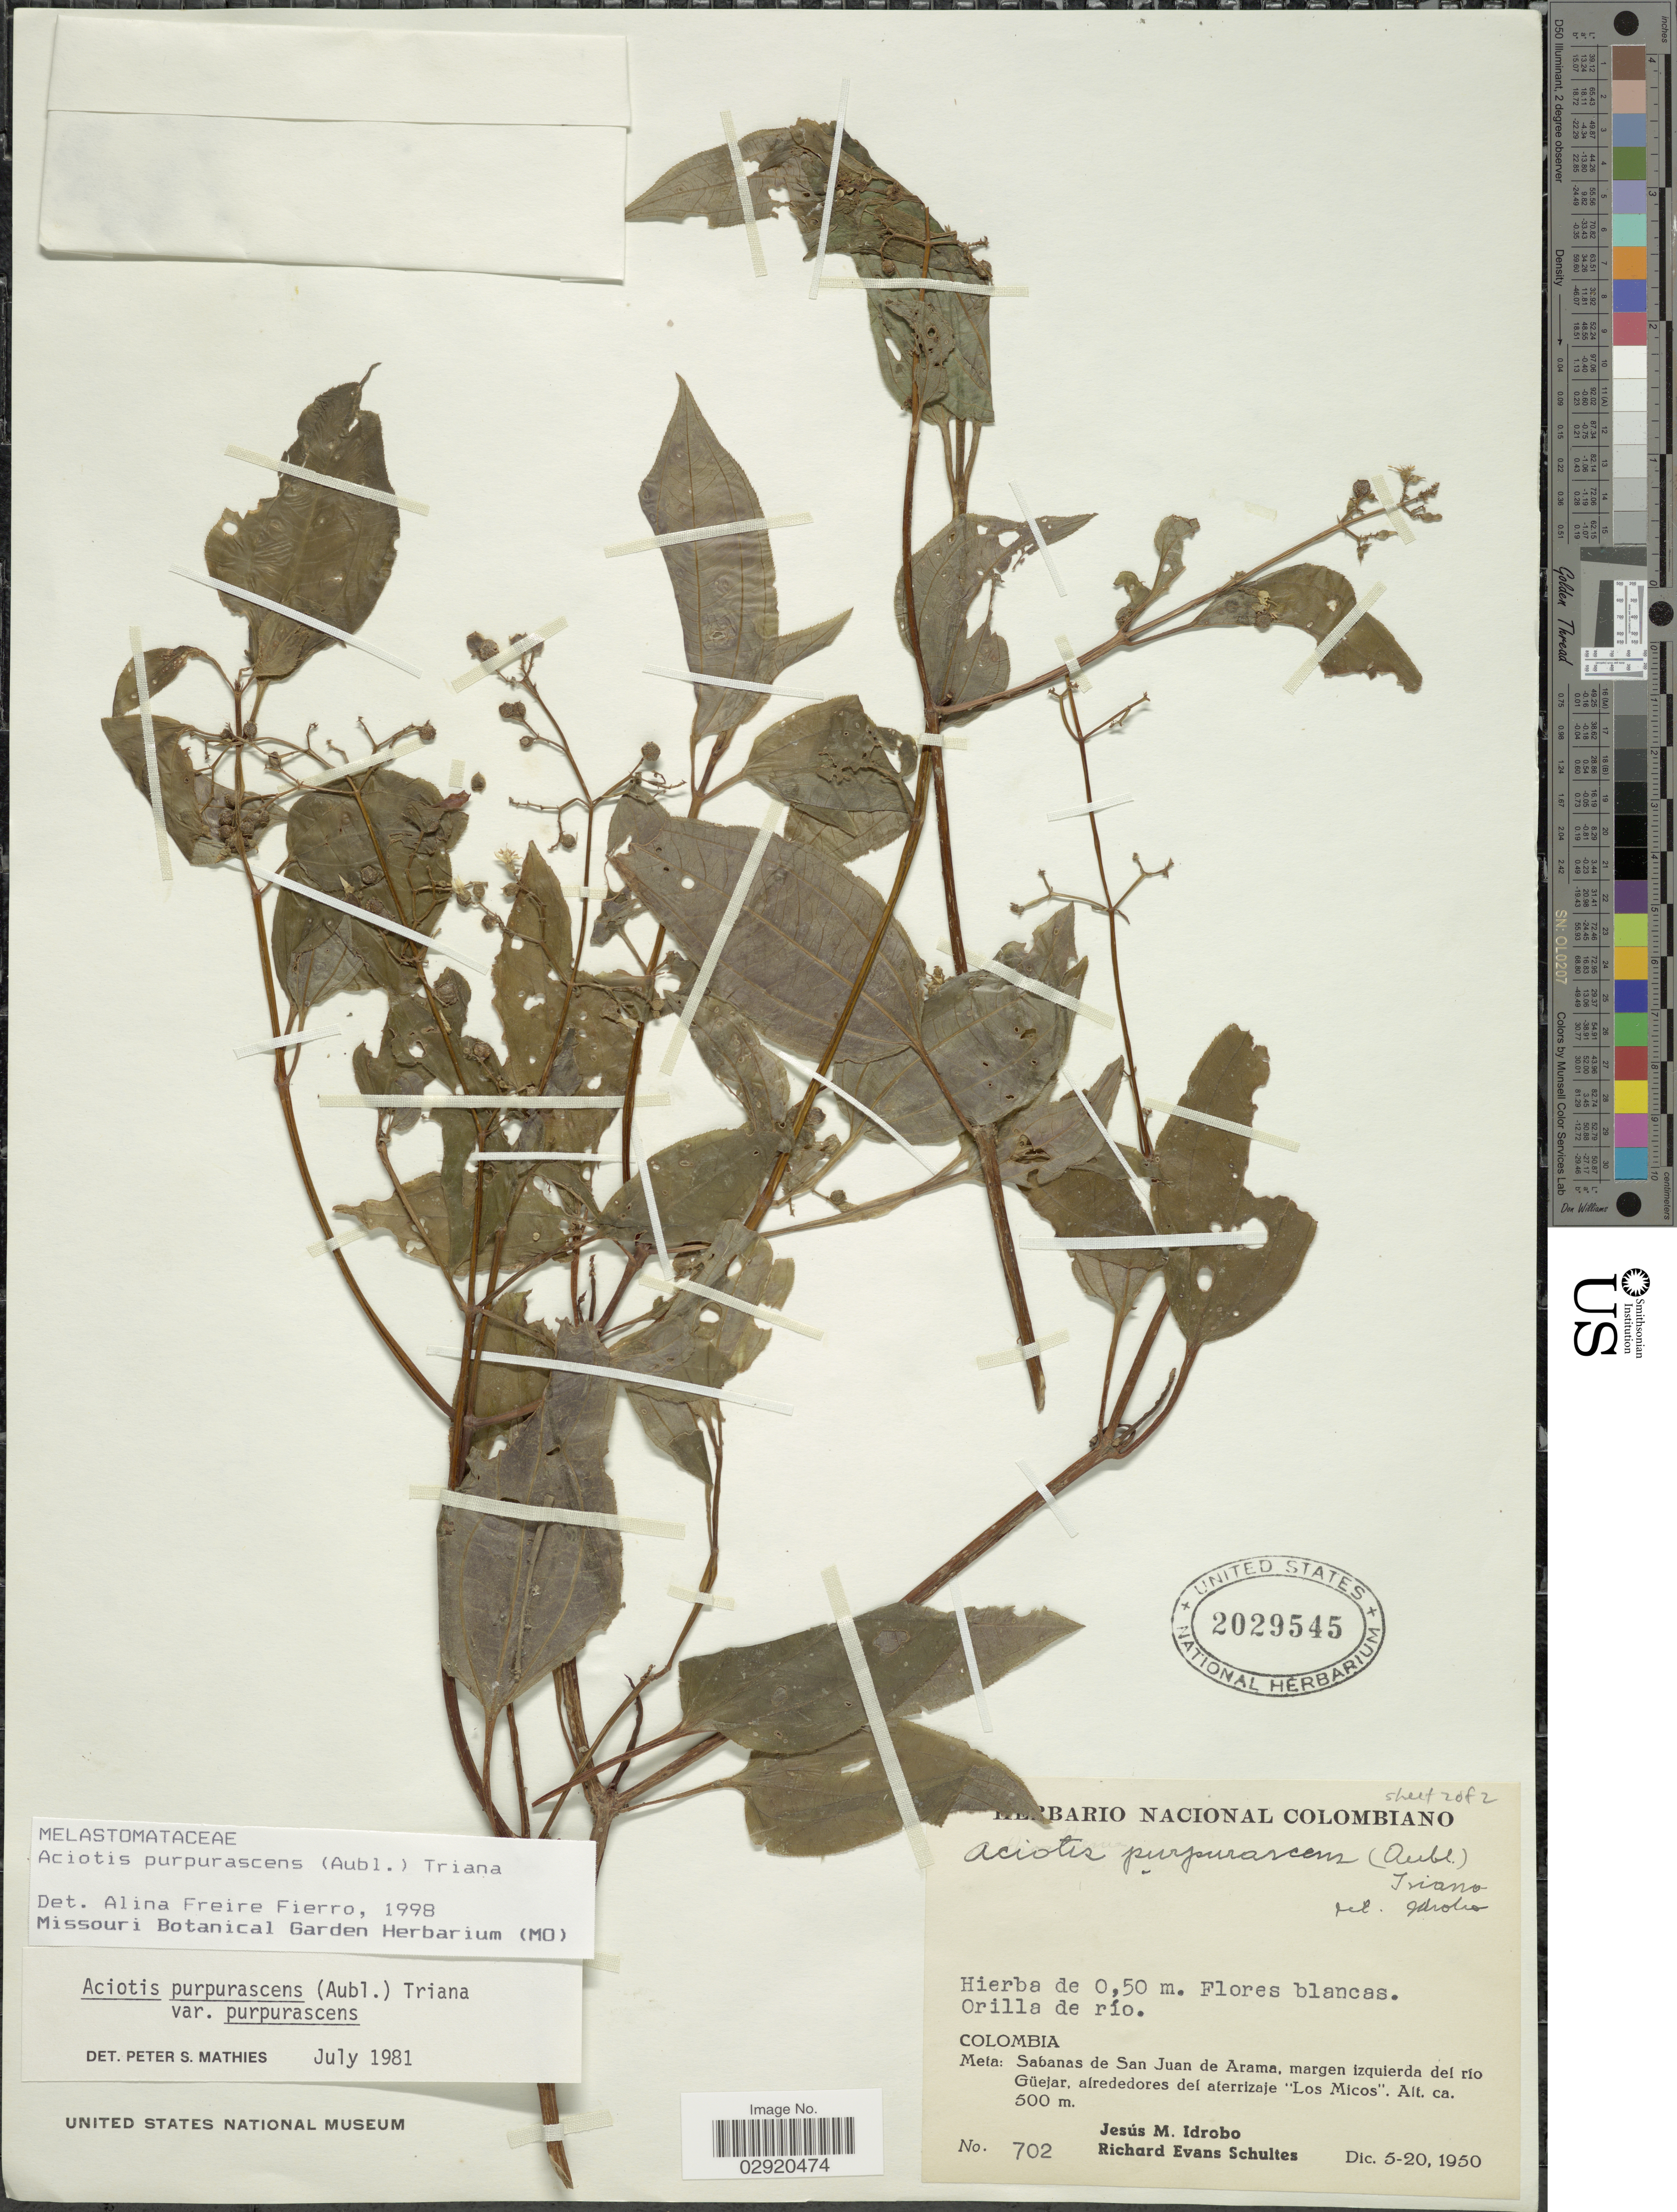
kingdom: Plantae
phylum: Tracheophyta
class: Magnoliopsida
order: Myrtales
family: Melastomataceae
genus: Aciotis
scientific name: Aciotis purpurascens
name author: (Aubl.) Triana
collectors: J. M. Idrobo & R. E. Schultes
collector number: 702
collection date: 1950-12-05/1950-12-20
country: Colombia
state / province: Meta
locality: Meta: Sabanas de San Juan de Arama, margen izquierda del río Güejar, alrededores del aterrizaje "Los Micos".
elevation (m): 500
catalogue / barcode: US 2029545